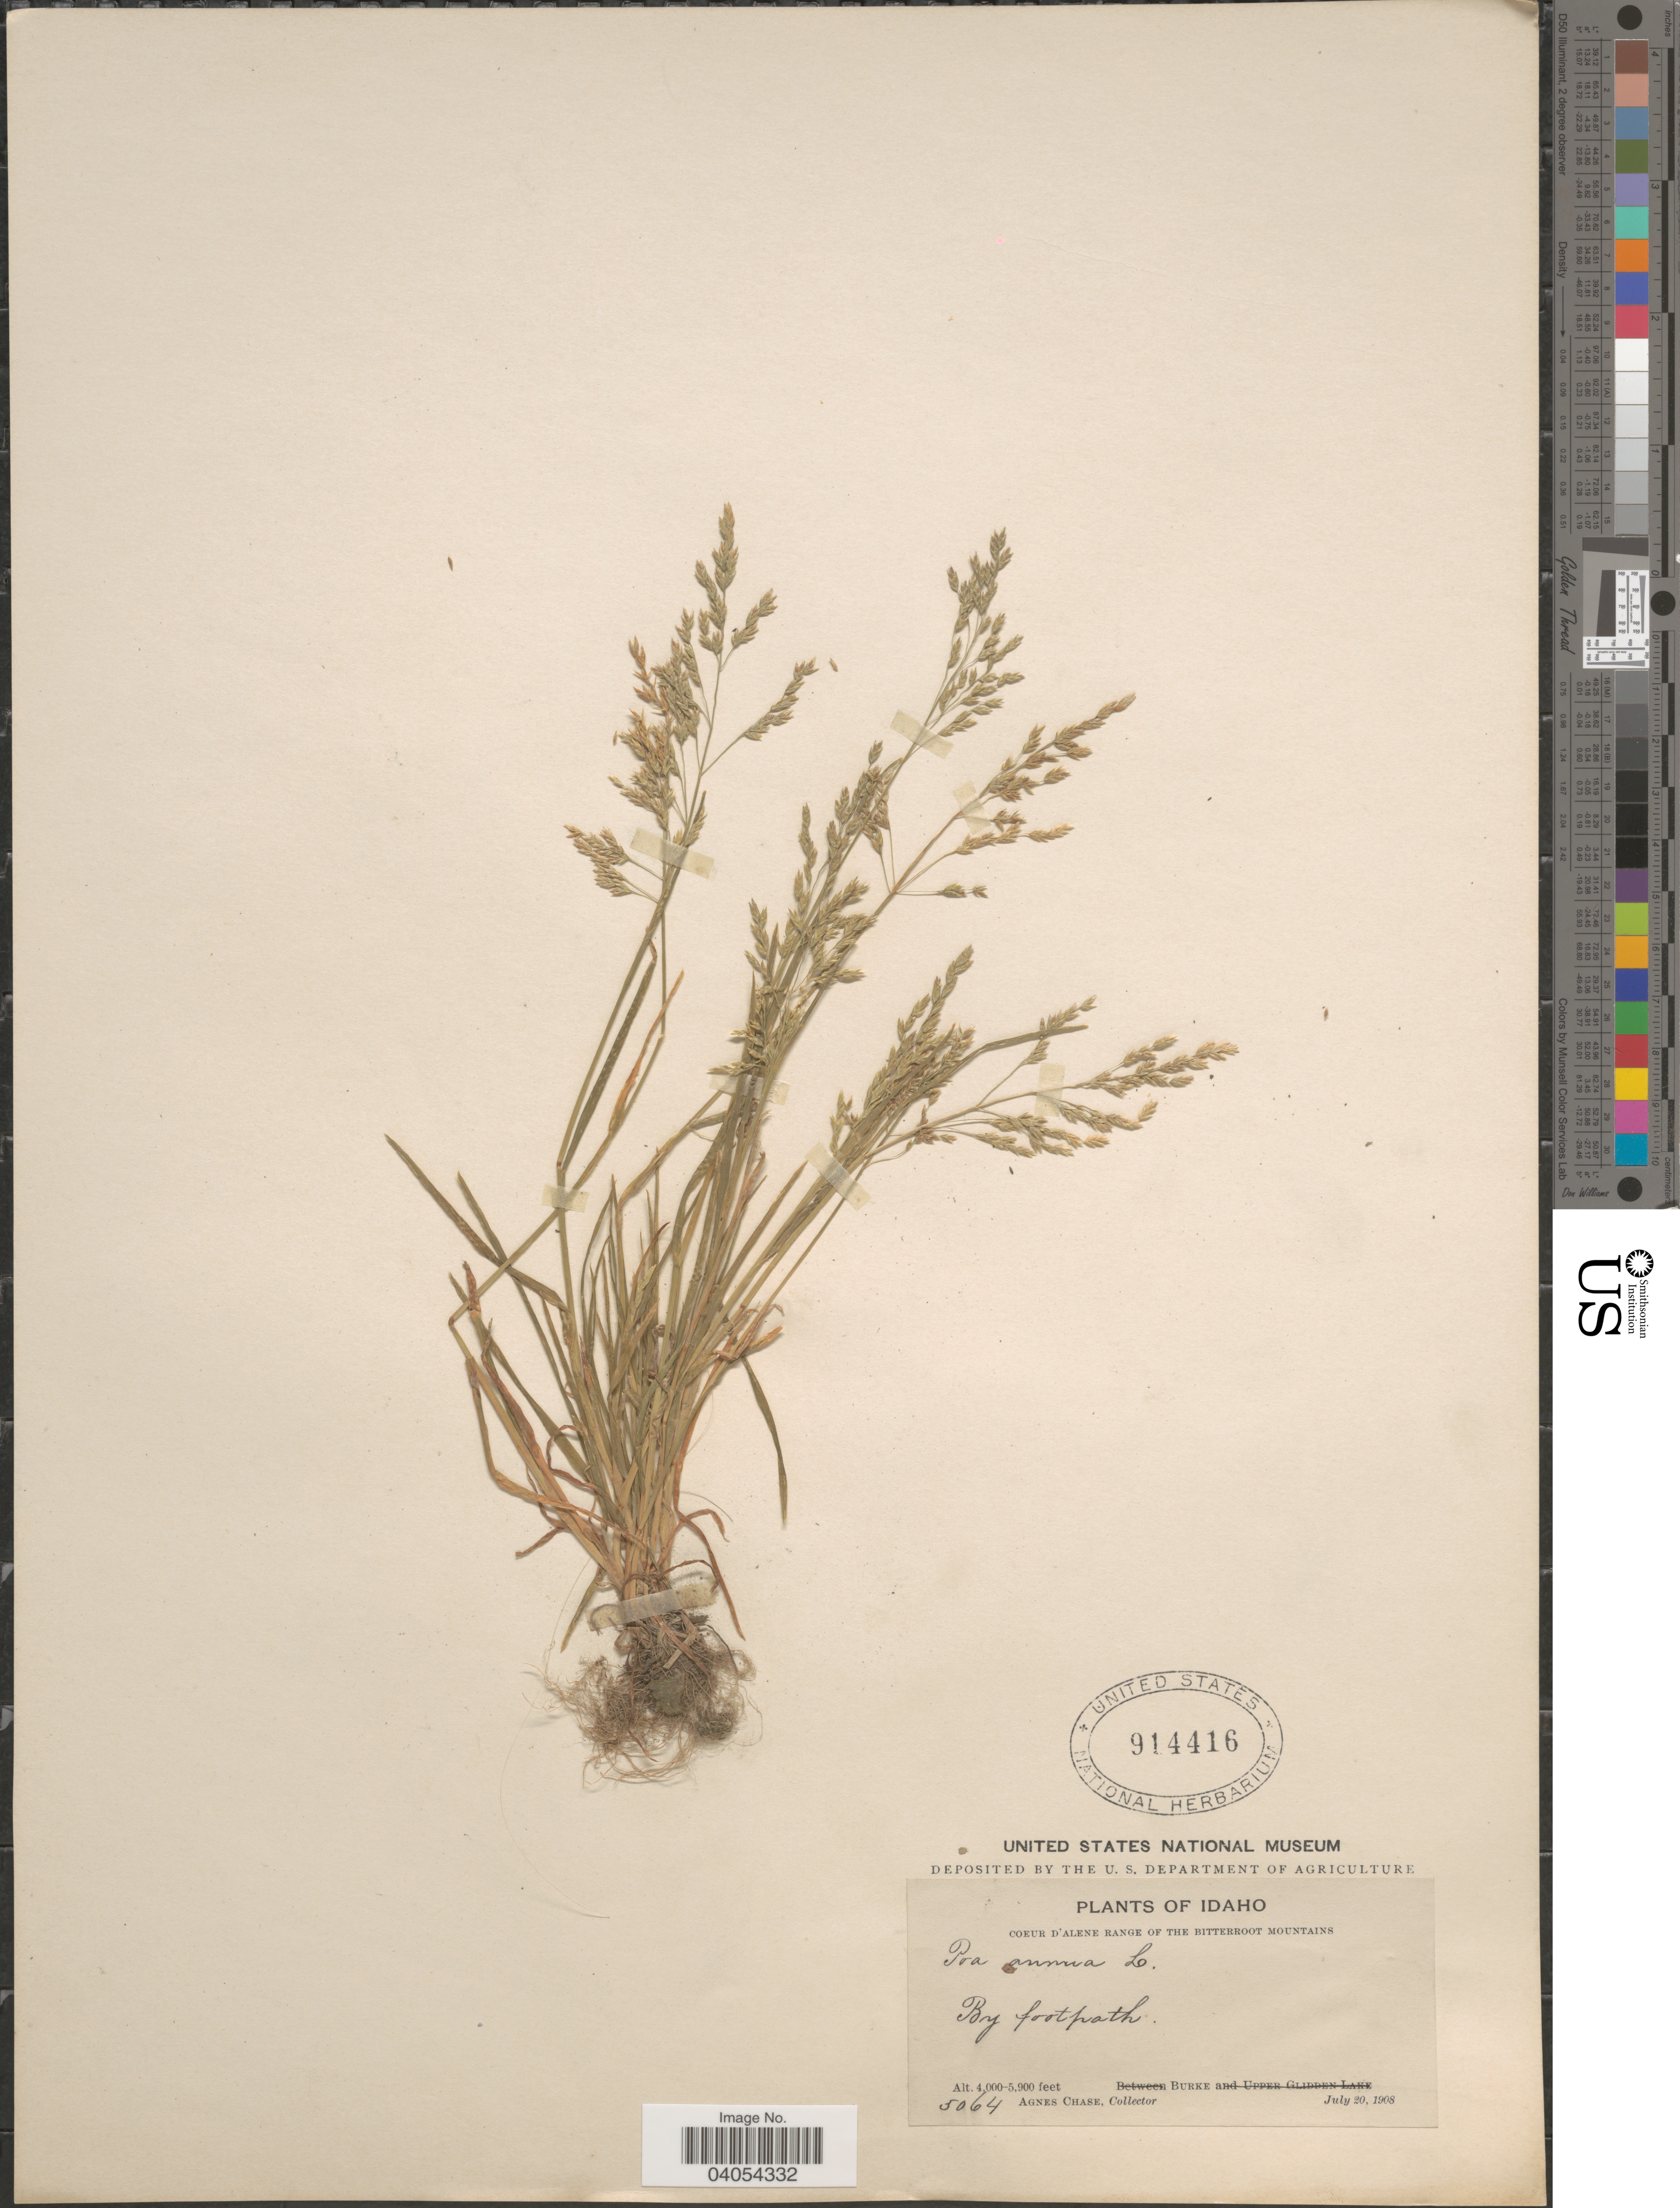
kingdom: Plantae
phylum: Tracheophyta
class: Liliopsida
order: Poales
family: Poaceae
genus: Poa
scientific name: Poa annua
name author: L.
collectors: A. Chase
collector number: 5064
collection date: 1908-07-20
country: United States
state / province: Idaho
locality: Coeur D'Alene Range of the Bitterroot Mountains. Burke.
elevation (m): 1219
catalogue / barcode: US 914416